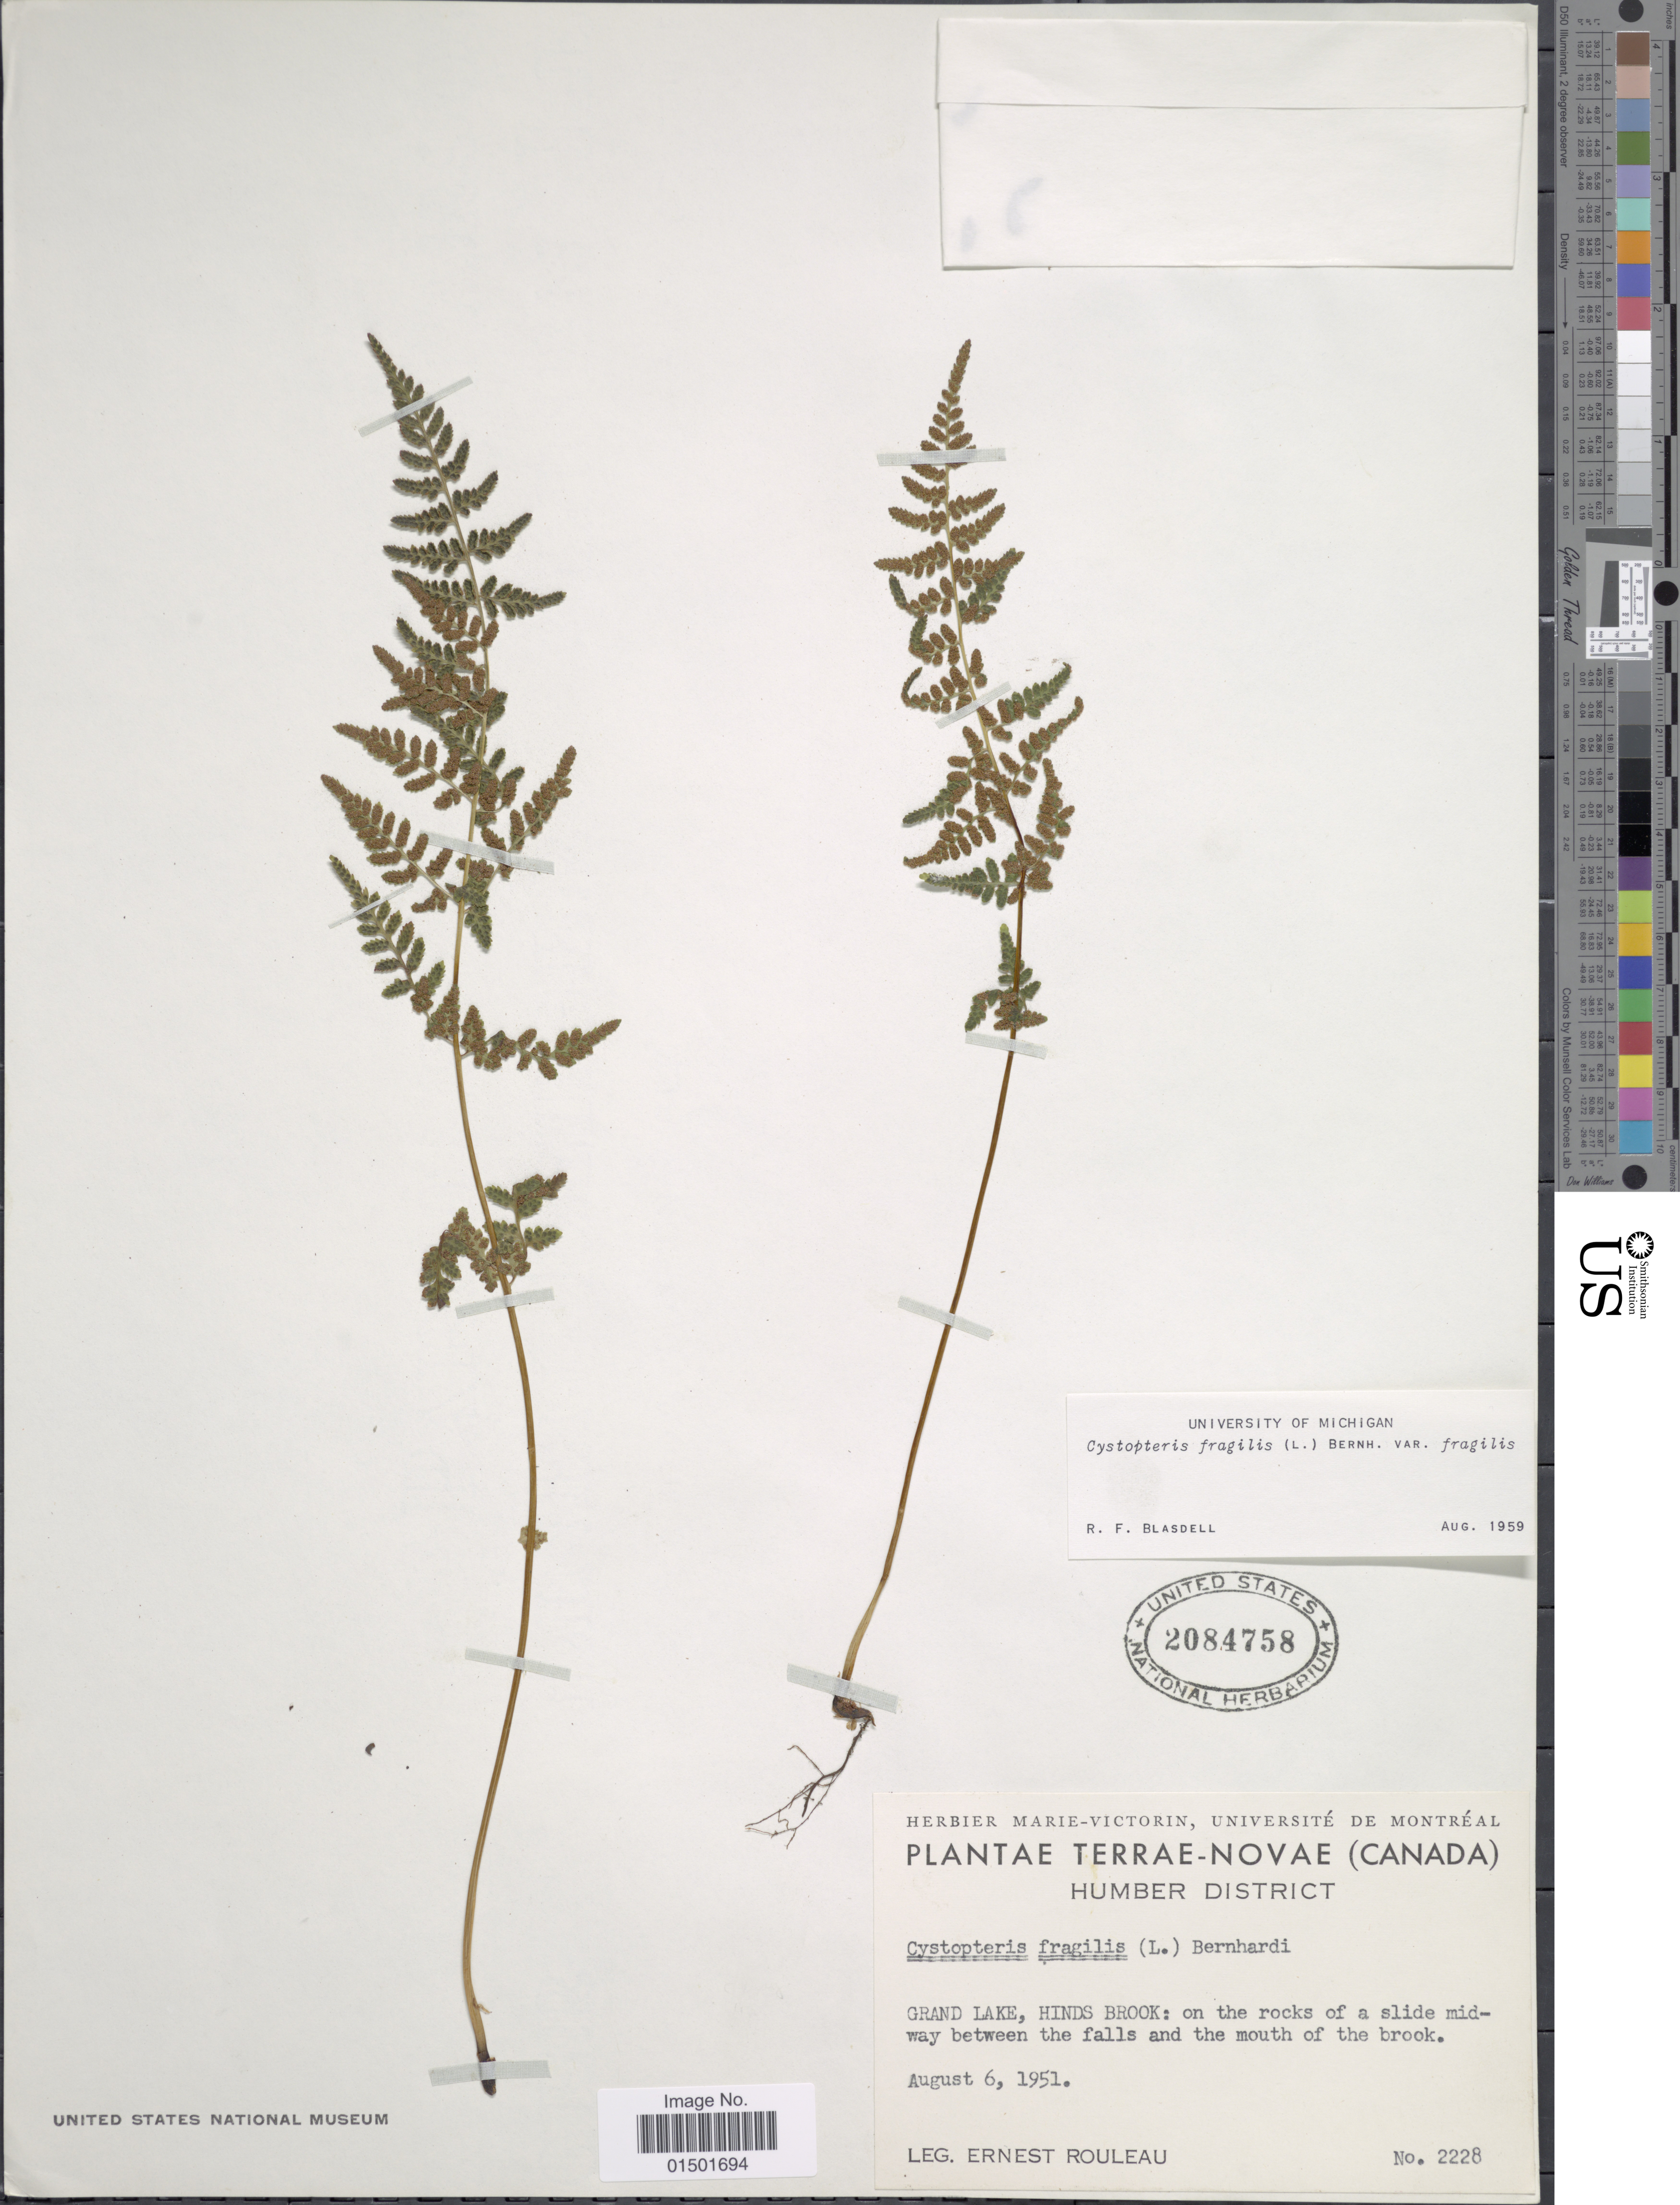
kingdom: Plantae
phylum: Tracheophyta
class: Polypodiopsida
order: Polypodiales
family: Cystopteridaceae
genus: Cystopteris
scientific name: Cystopteris fragilis var. fragilis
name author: (L.) Bernh.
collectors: J. Rouleau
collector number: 2228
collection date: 1951-08-06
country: Canada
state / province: Newfoundland and Labrador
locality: Terrae-Novae (Canada). Humber District. Grand Lake, Hinds Brook: on the rocks of a slide midway between the falls and the mouth of the brook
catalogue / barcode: US 2084758